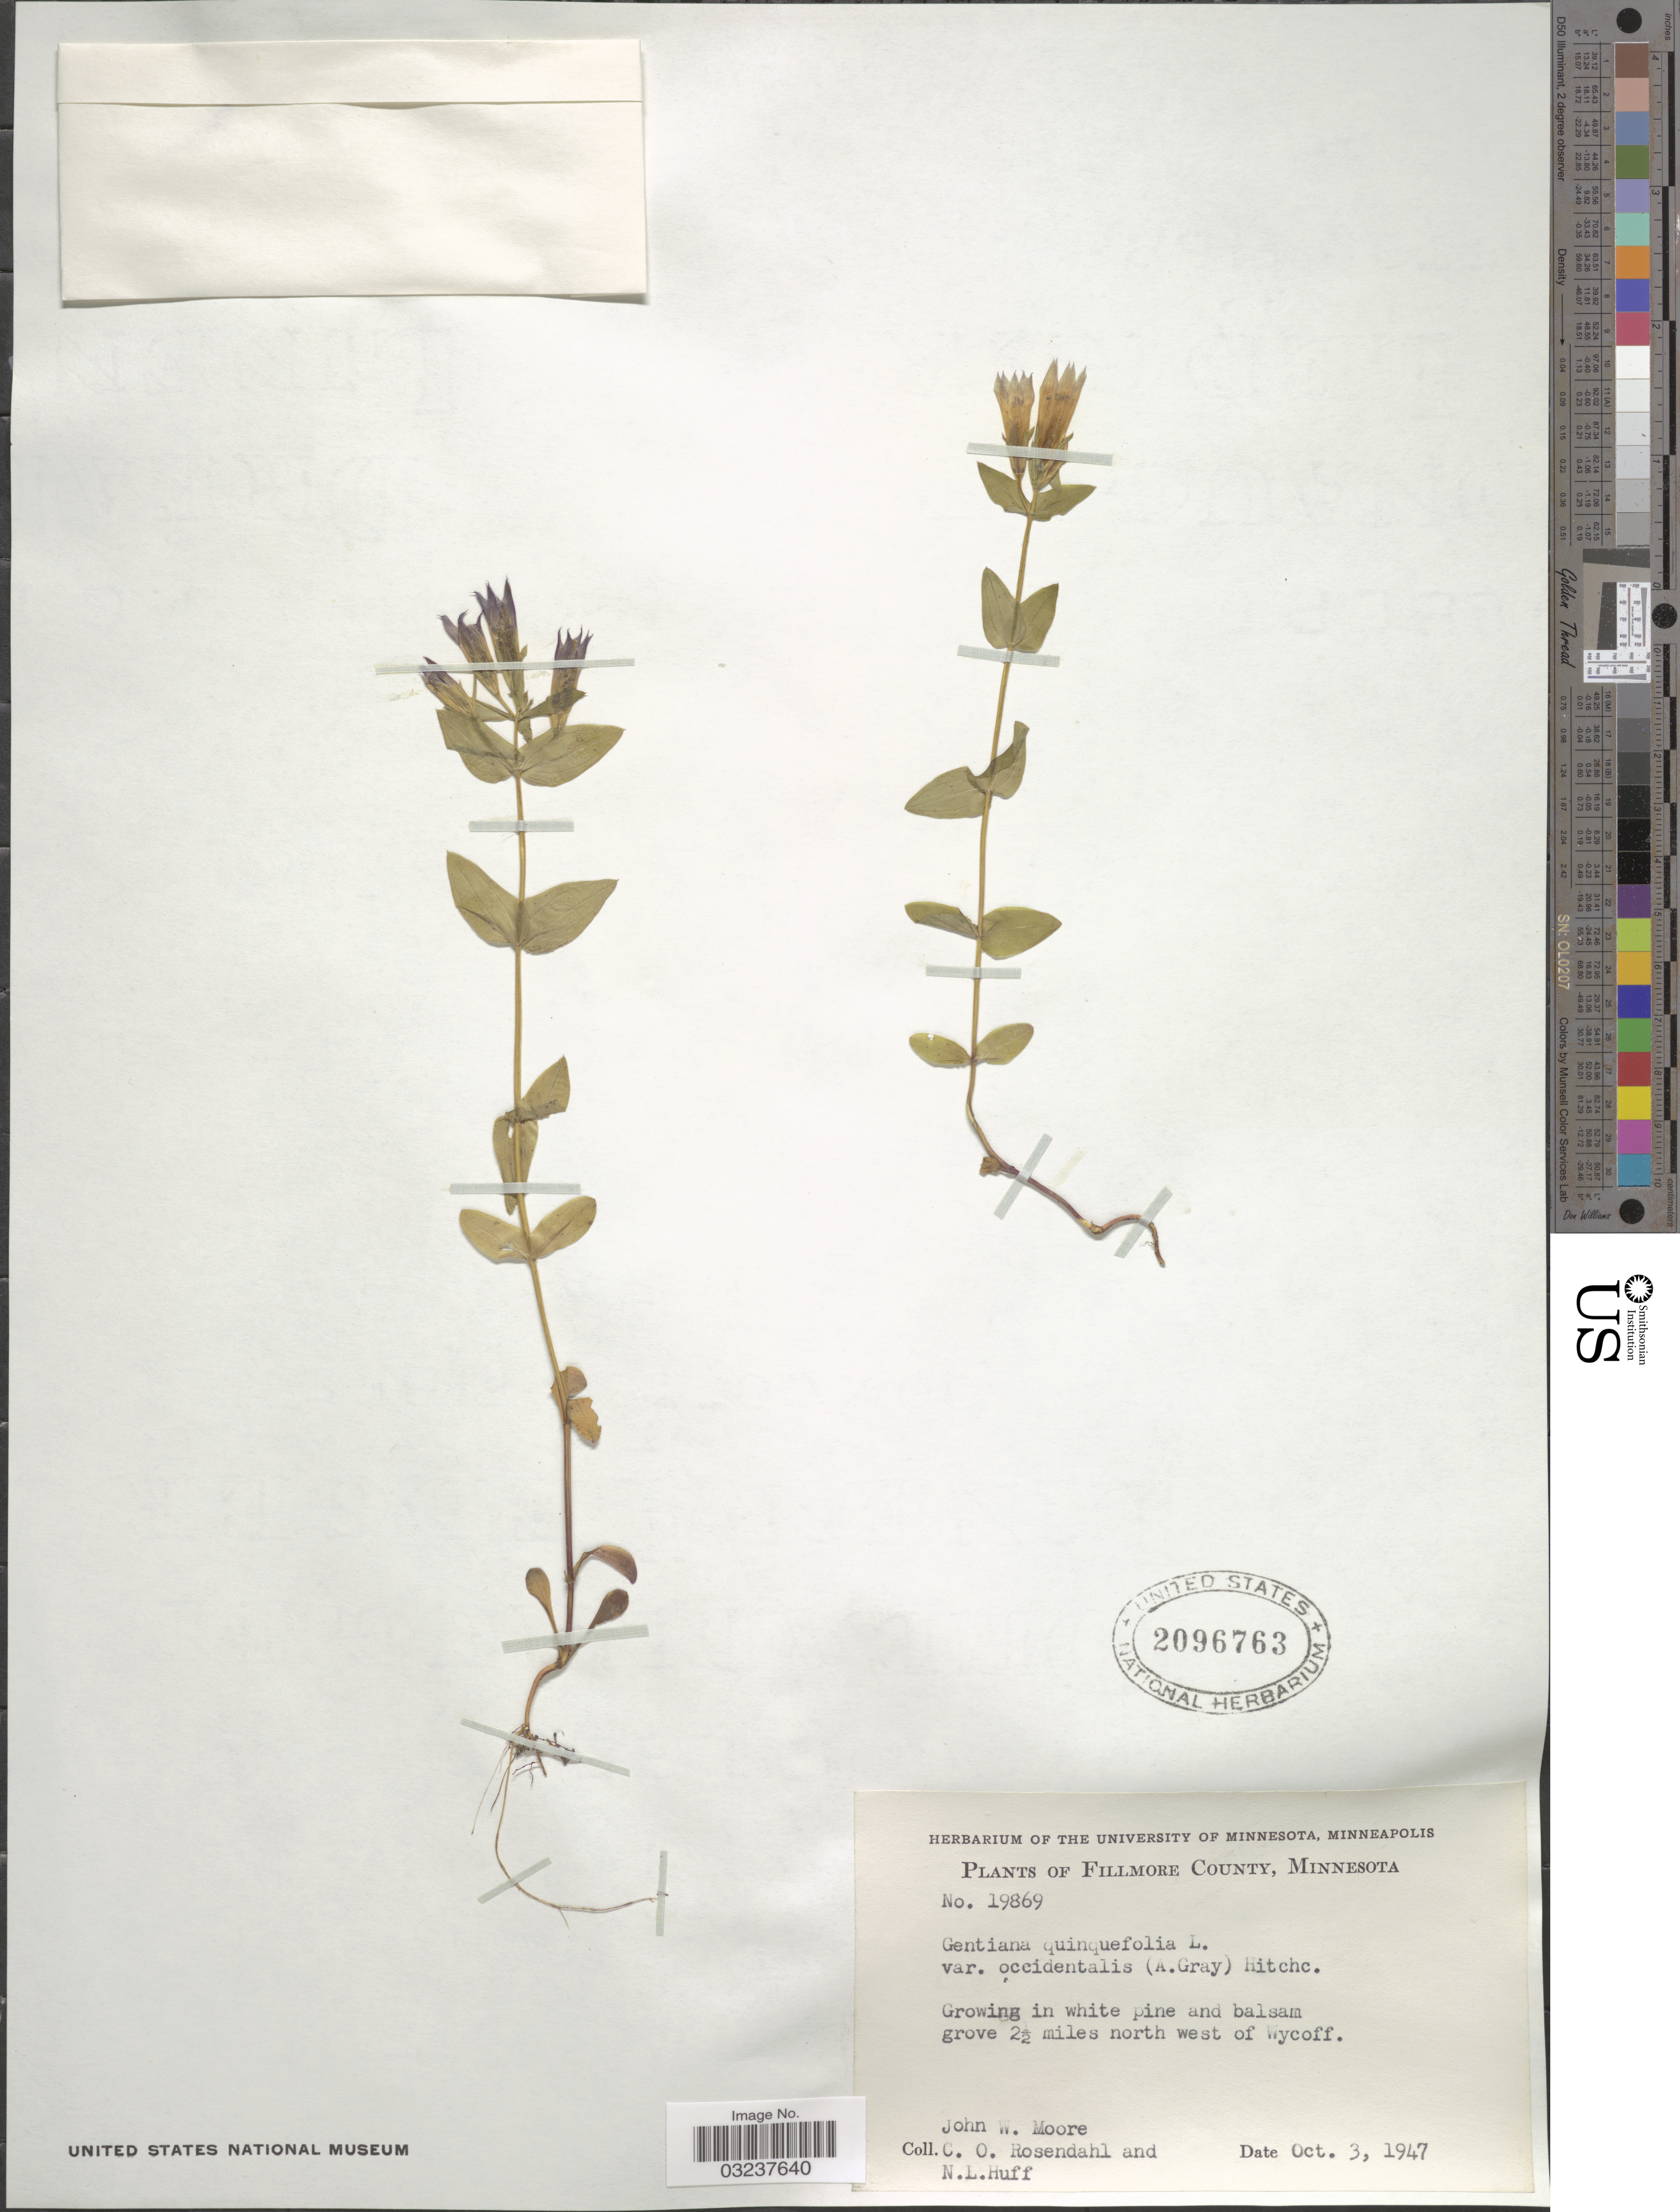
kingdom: Plantae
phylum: Tracheophyta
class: Magnoliopsida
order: Gentianales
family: Gentianaceae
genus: Gentianella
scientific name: Gentianella quinquefolia subsp. occidentalis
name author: (A. Gray) J.M. Gillett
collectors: J. Moore, C. O. Rosendahl & N. Huff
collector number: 19869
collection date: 1947-10-03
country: United States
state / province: Minnesota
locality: Fillmore County, Growing in white pine and balsam grove 2½ miles north west of Wycoff.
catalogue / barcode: US 2096763